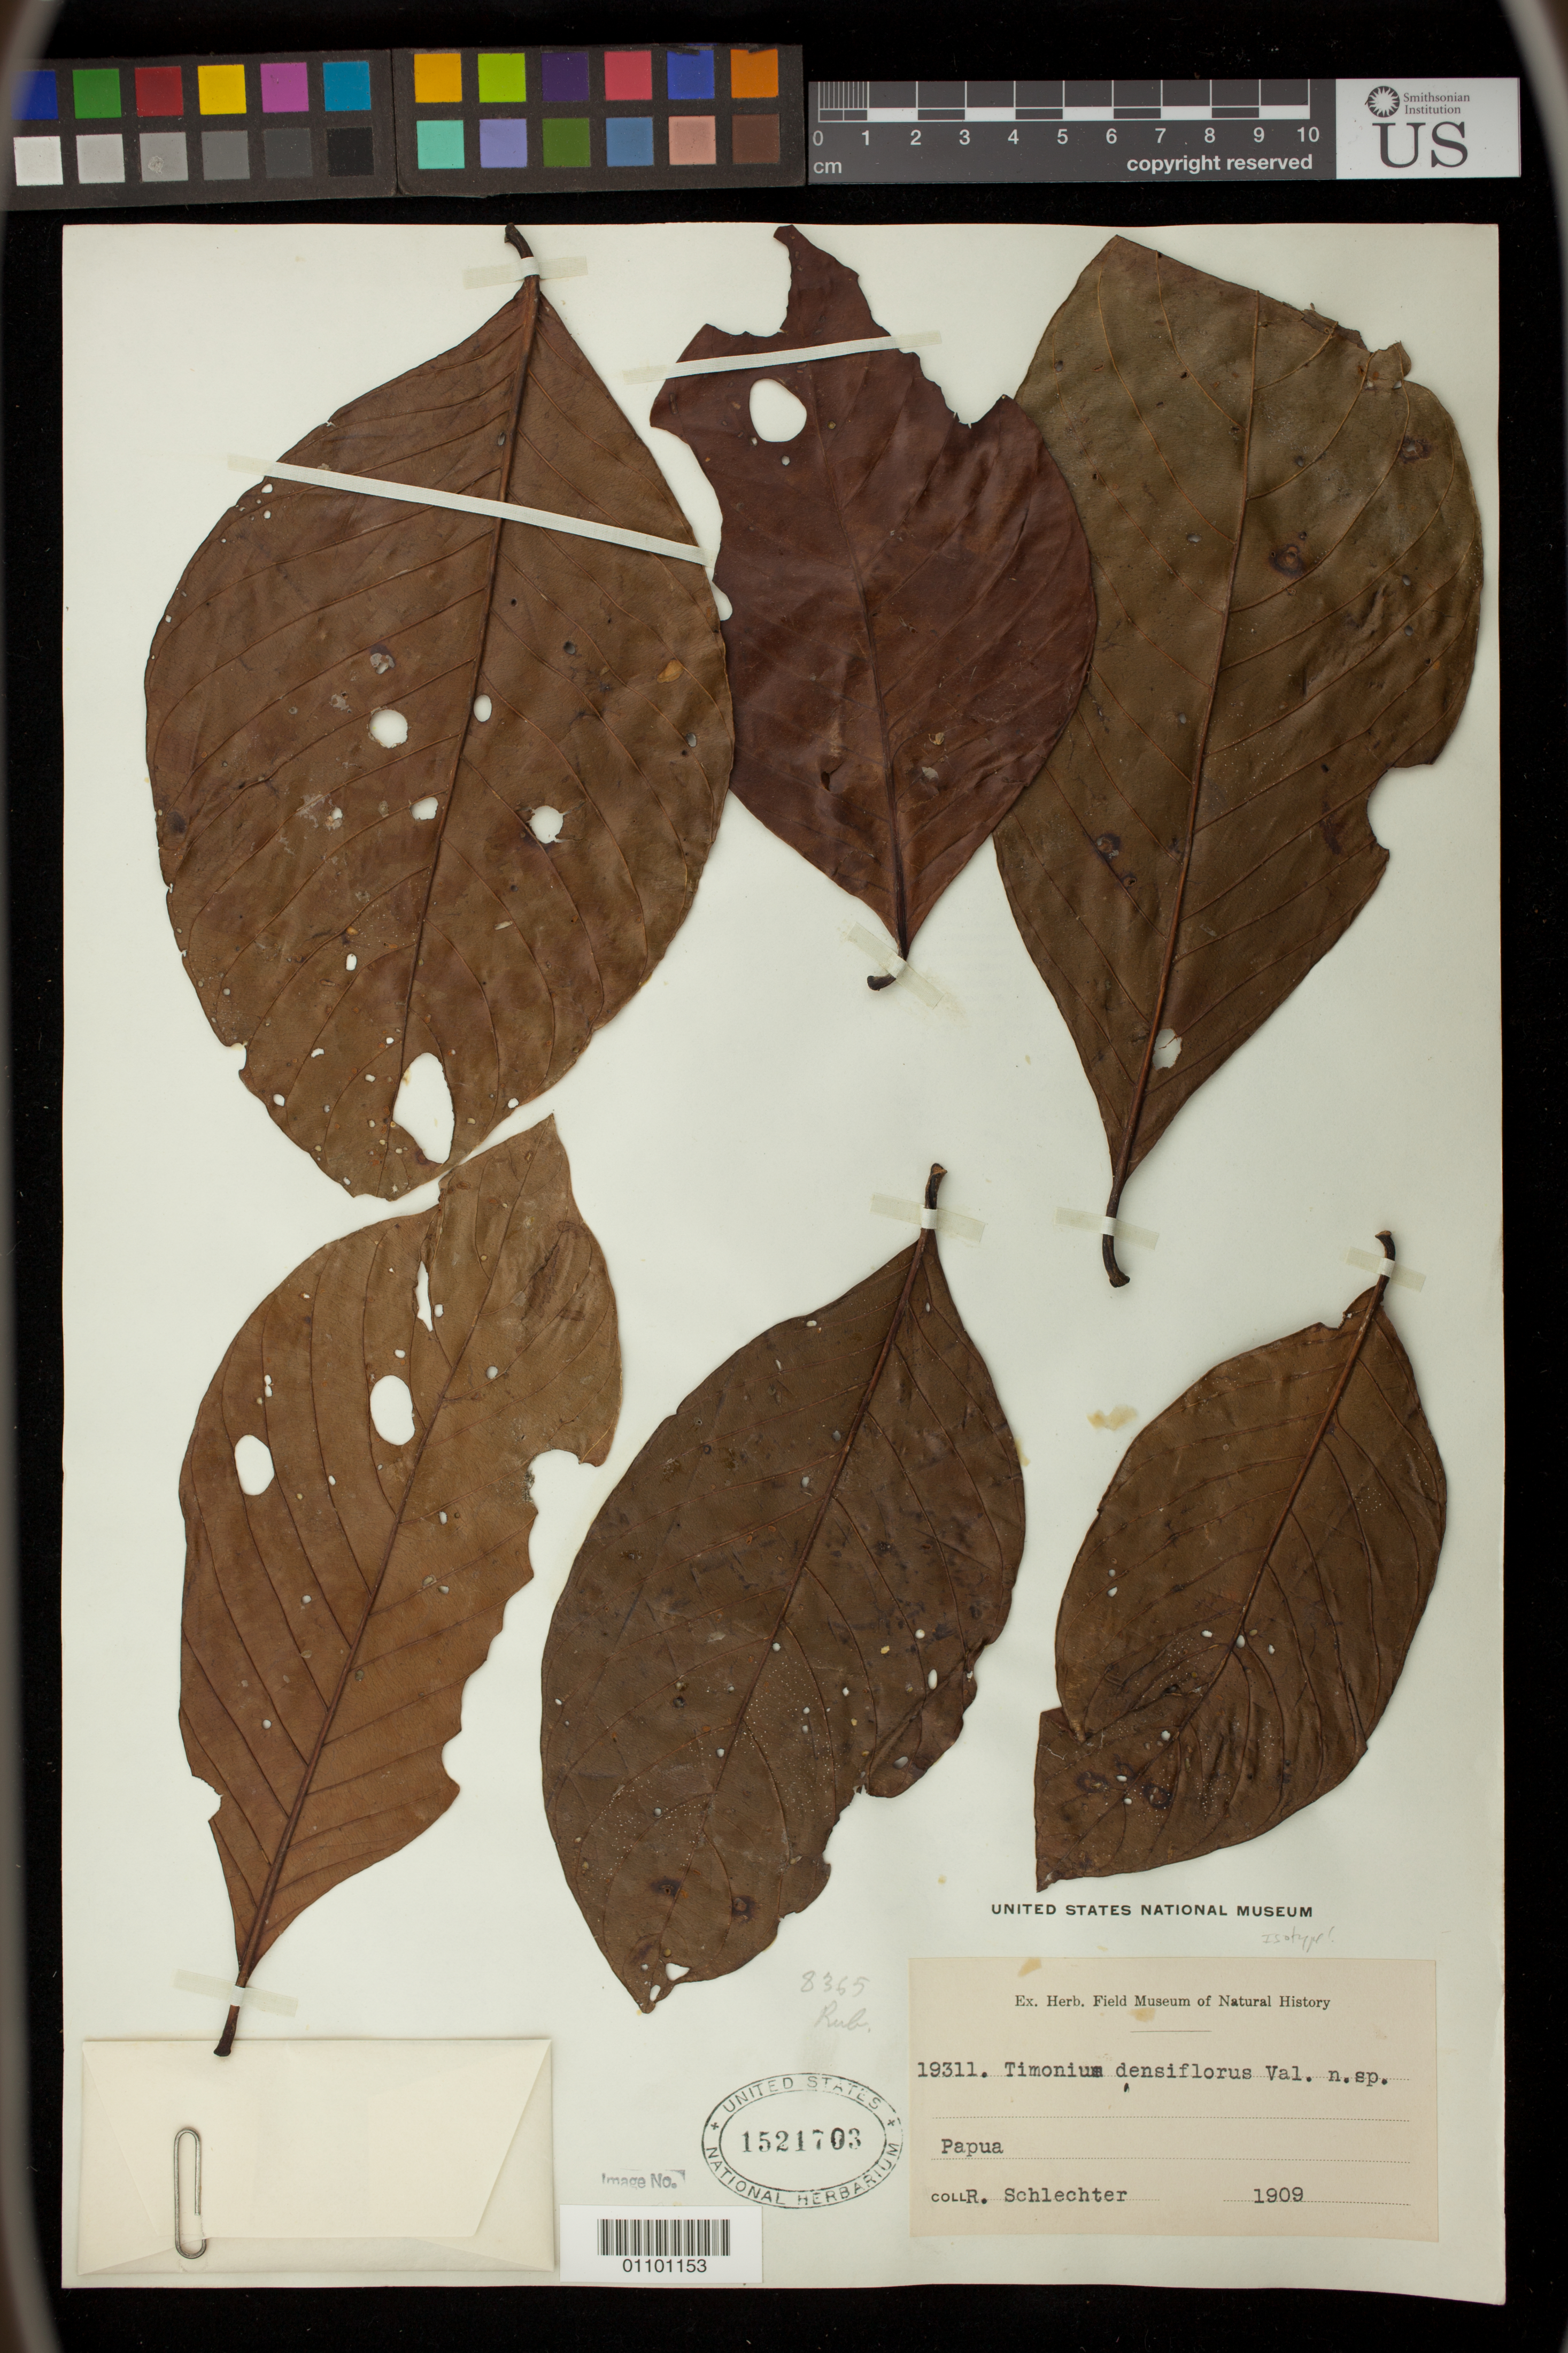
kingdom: Plantae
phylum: Tracheophyta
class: Magnoliopsida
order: Gentianales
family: Rubiaceae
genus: Timonius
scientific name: Timonius densiflorus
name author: Valeton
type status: Isotype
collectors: F. R. R. Schlechter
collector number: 19311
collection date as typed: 1909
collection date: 1909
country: Papua New Guinea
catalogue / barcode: US 1521703